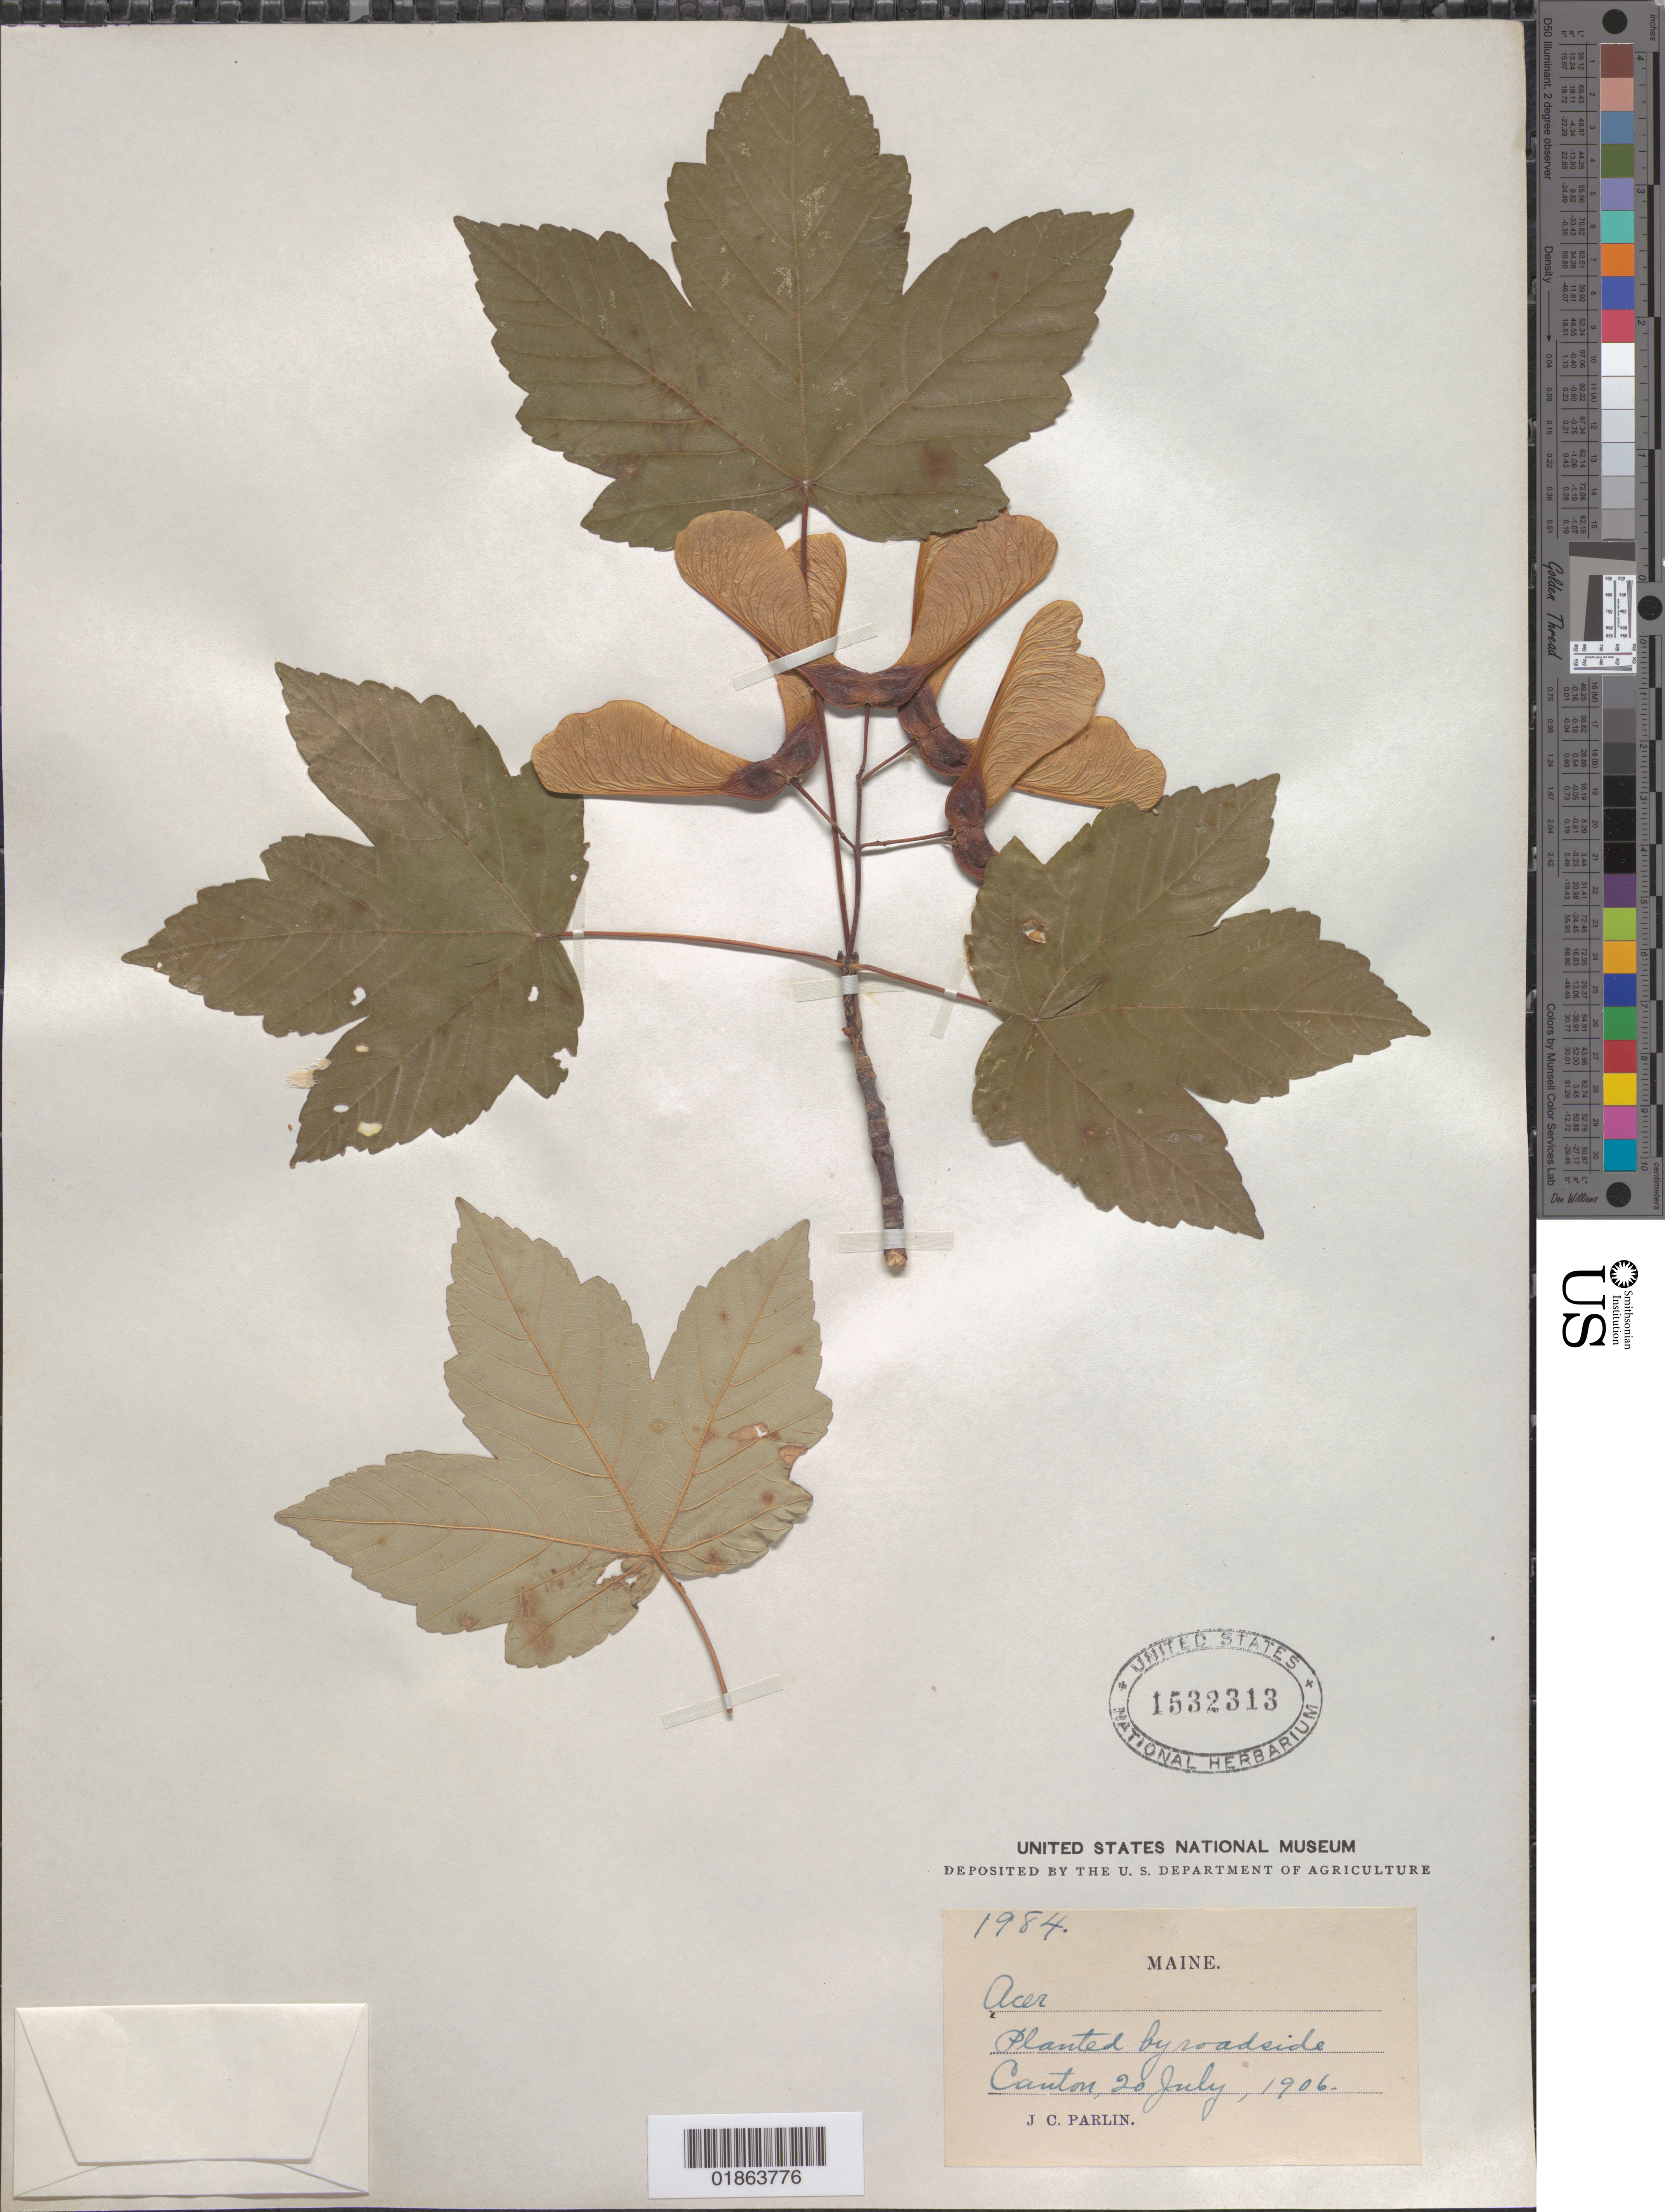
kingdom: Plantae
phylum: Tracheophyta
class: Magnoliopsida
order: Sapindales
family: Sapindaceae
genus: Acer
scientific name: Acer sp.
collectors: J. Parlin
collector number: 1984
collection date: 1906-07-20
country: United States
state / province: Maine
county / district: Oxford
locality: Canton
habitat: Planted by roadside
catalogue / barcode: US 1532313